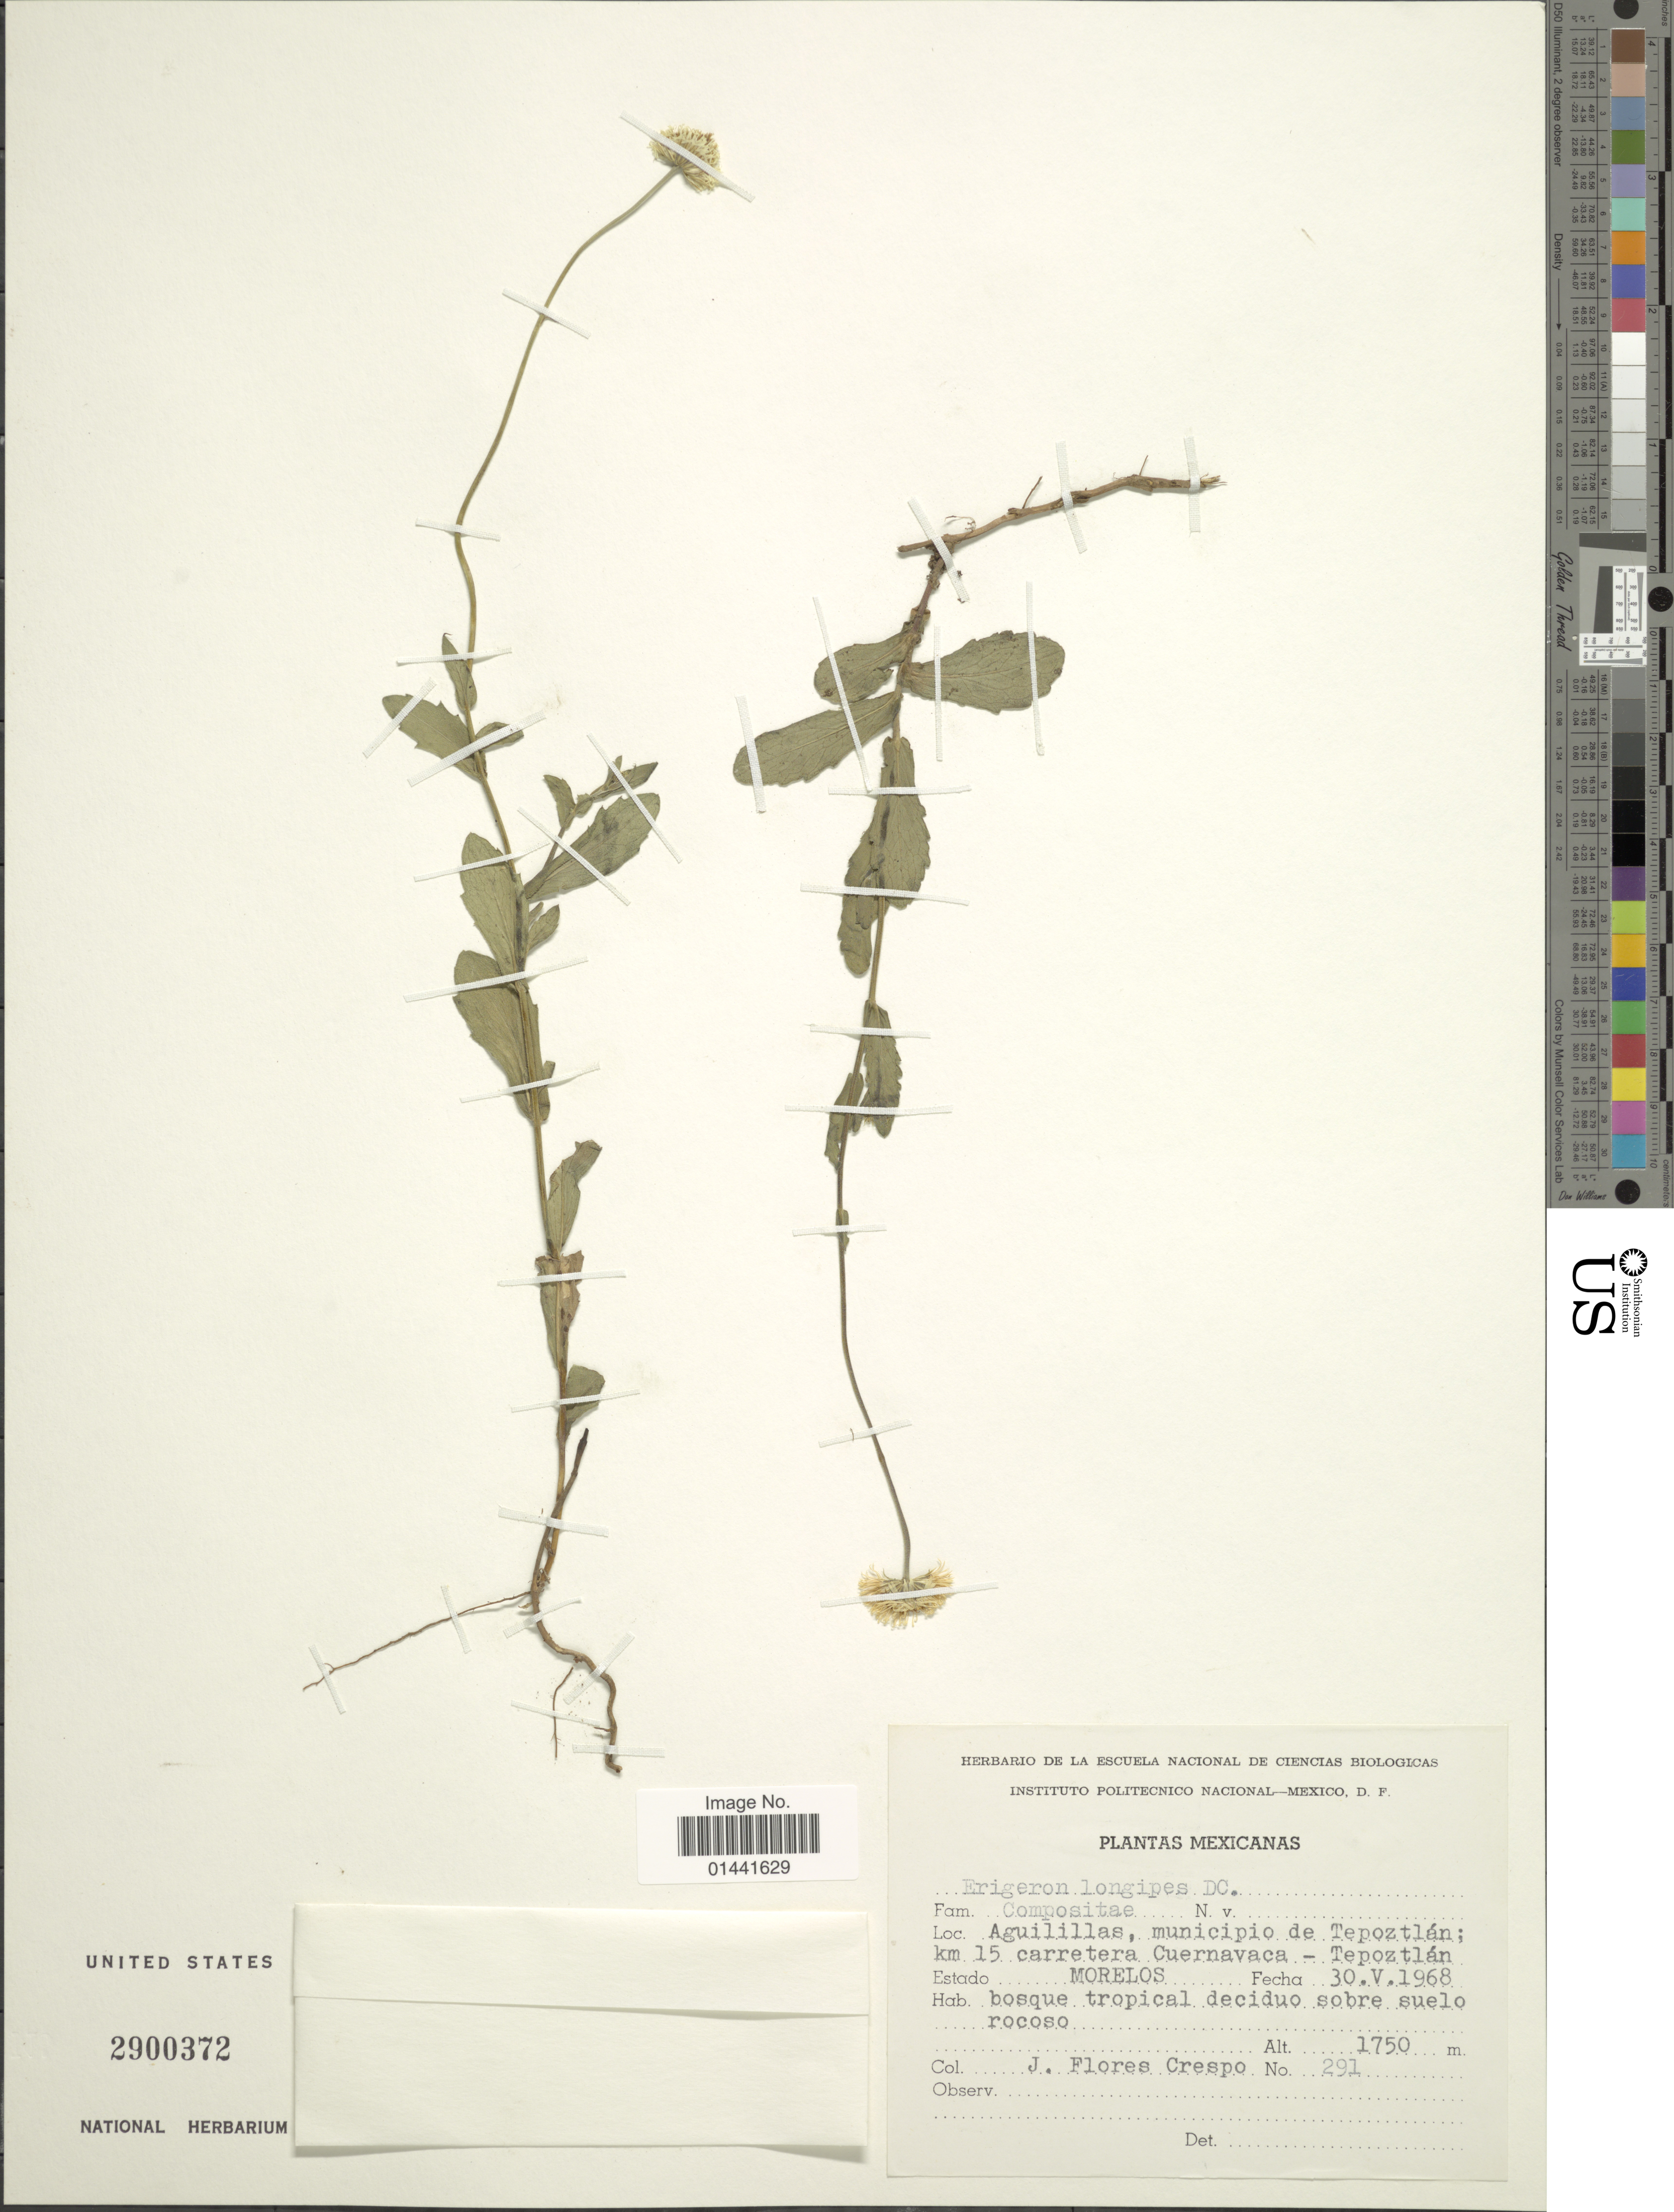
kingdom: Plantae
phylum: Tracheophyta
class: Magnoliopsida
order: Asterales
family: Asteraceae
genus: Erigeron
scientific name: Erigeron longipes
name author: DC.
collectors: J. Crespo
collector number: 291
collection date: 1968-05-30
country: Mexico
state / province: Morelos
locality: Aguilillas, municipio de Tepoztlán; km 15 carreterea Cuernavaca- Tepoztlán, bosque tropical deciduo sobre suelo rocoso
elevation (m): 1750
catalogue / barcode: US 2900372